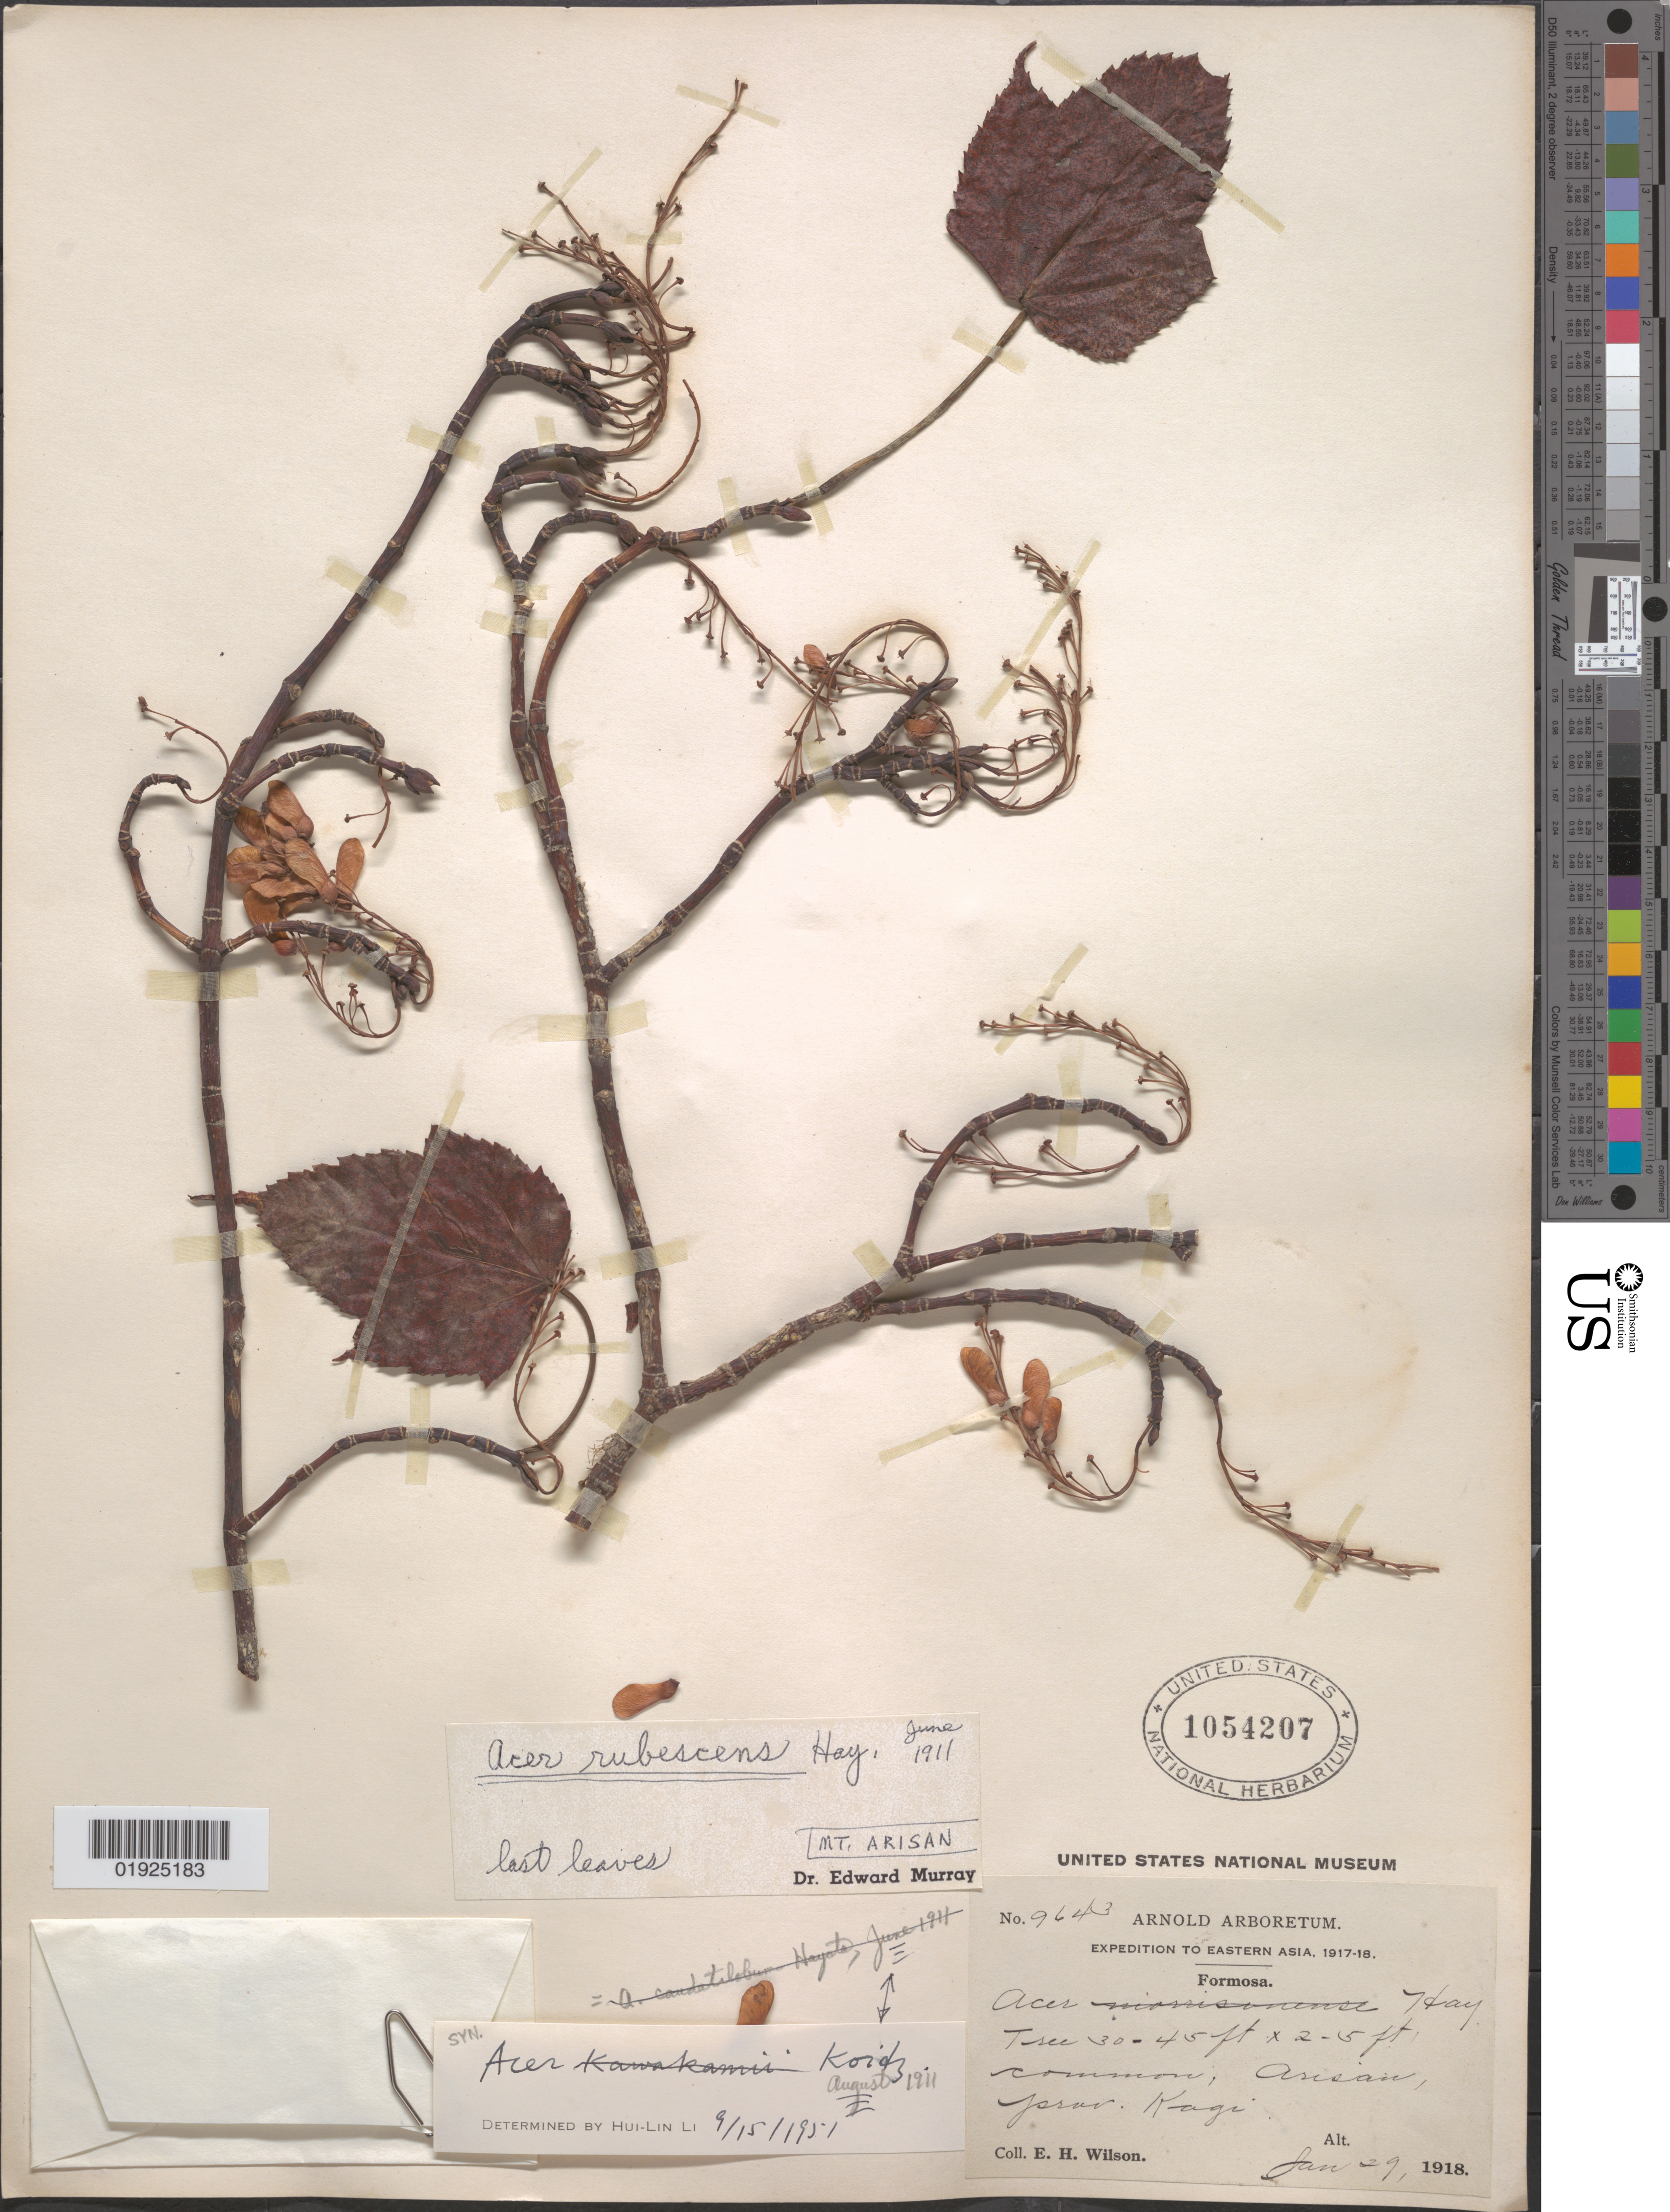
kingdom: Plantae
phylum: Tracheophyta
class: Magnoliopsida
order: Sapindales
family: Sapindaceae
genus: Acer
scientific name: Acer rubescens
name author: Hayata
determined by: Murray, Edward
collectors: E. H. Wilson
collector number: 9643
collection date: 1918-01-29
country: Taiwan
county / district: Chiayi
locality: Formosa [Taiwan], Mt. Arisan [Mt. Ali], prov. Kagi [Chiayi]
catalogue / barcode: US 1054207